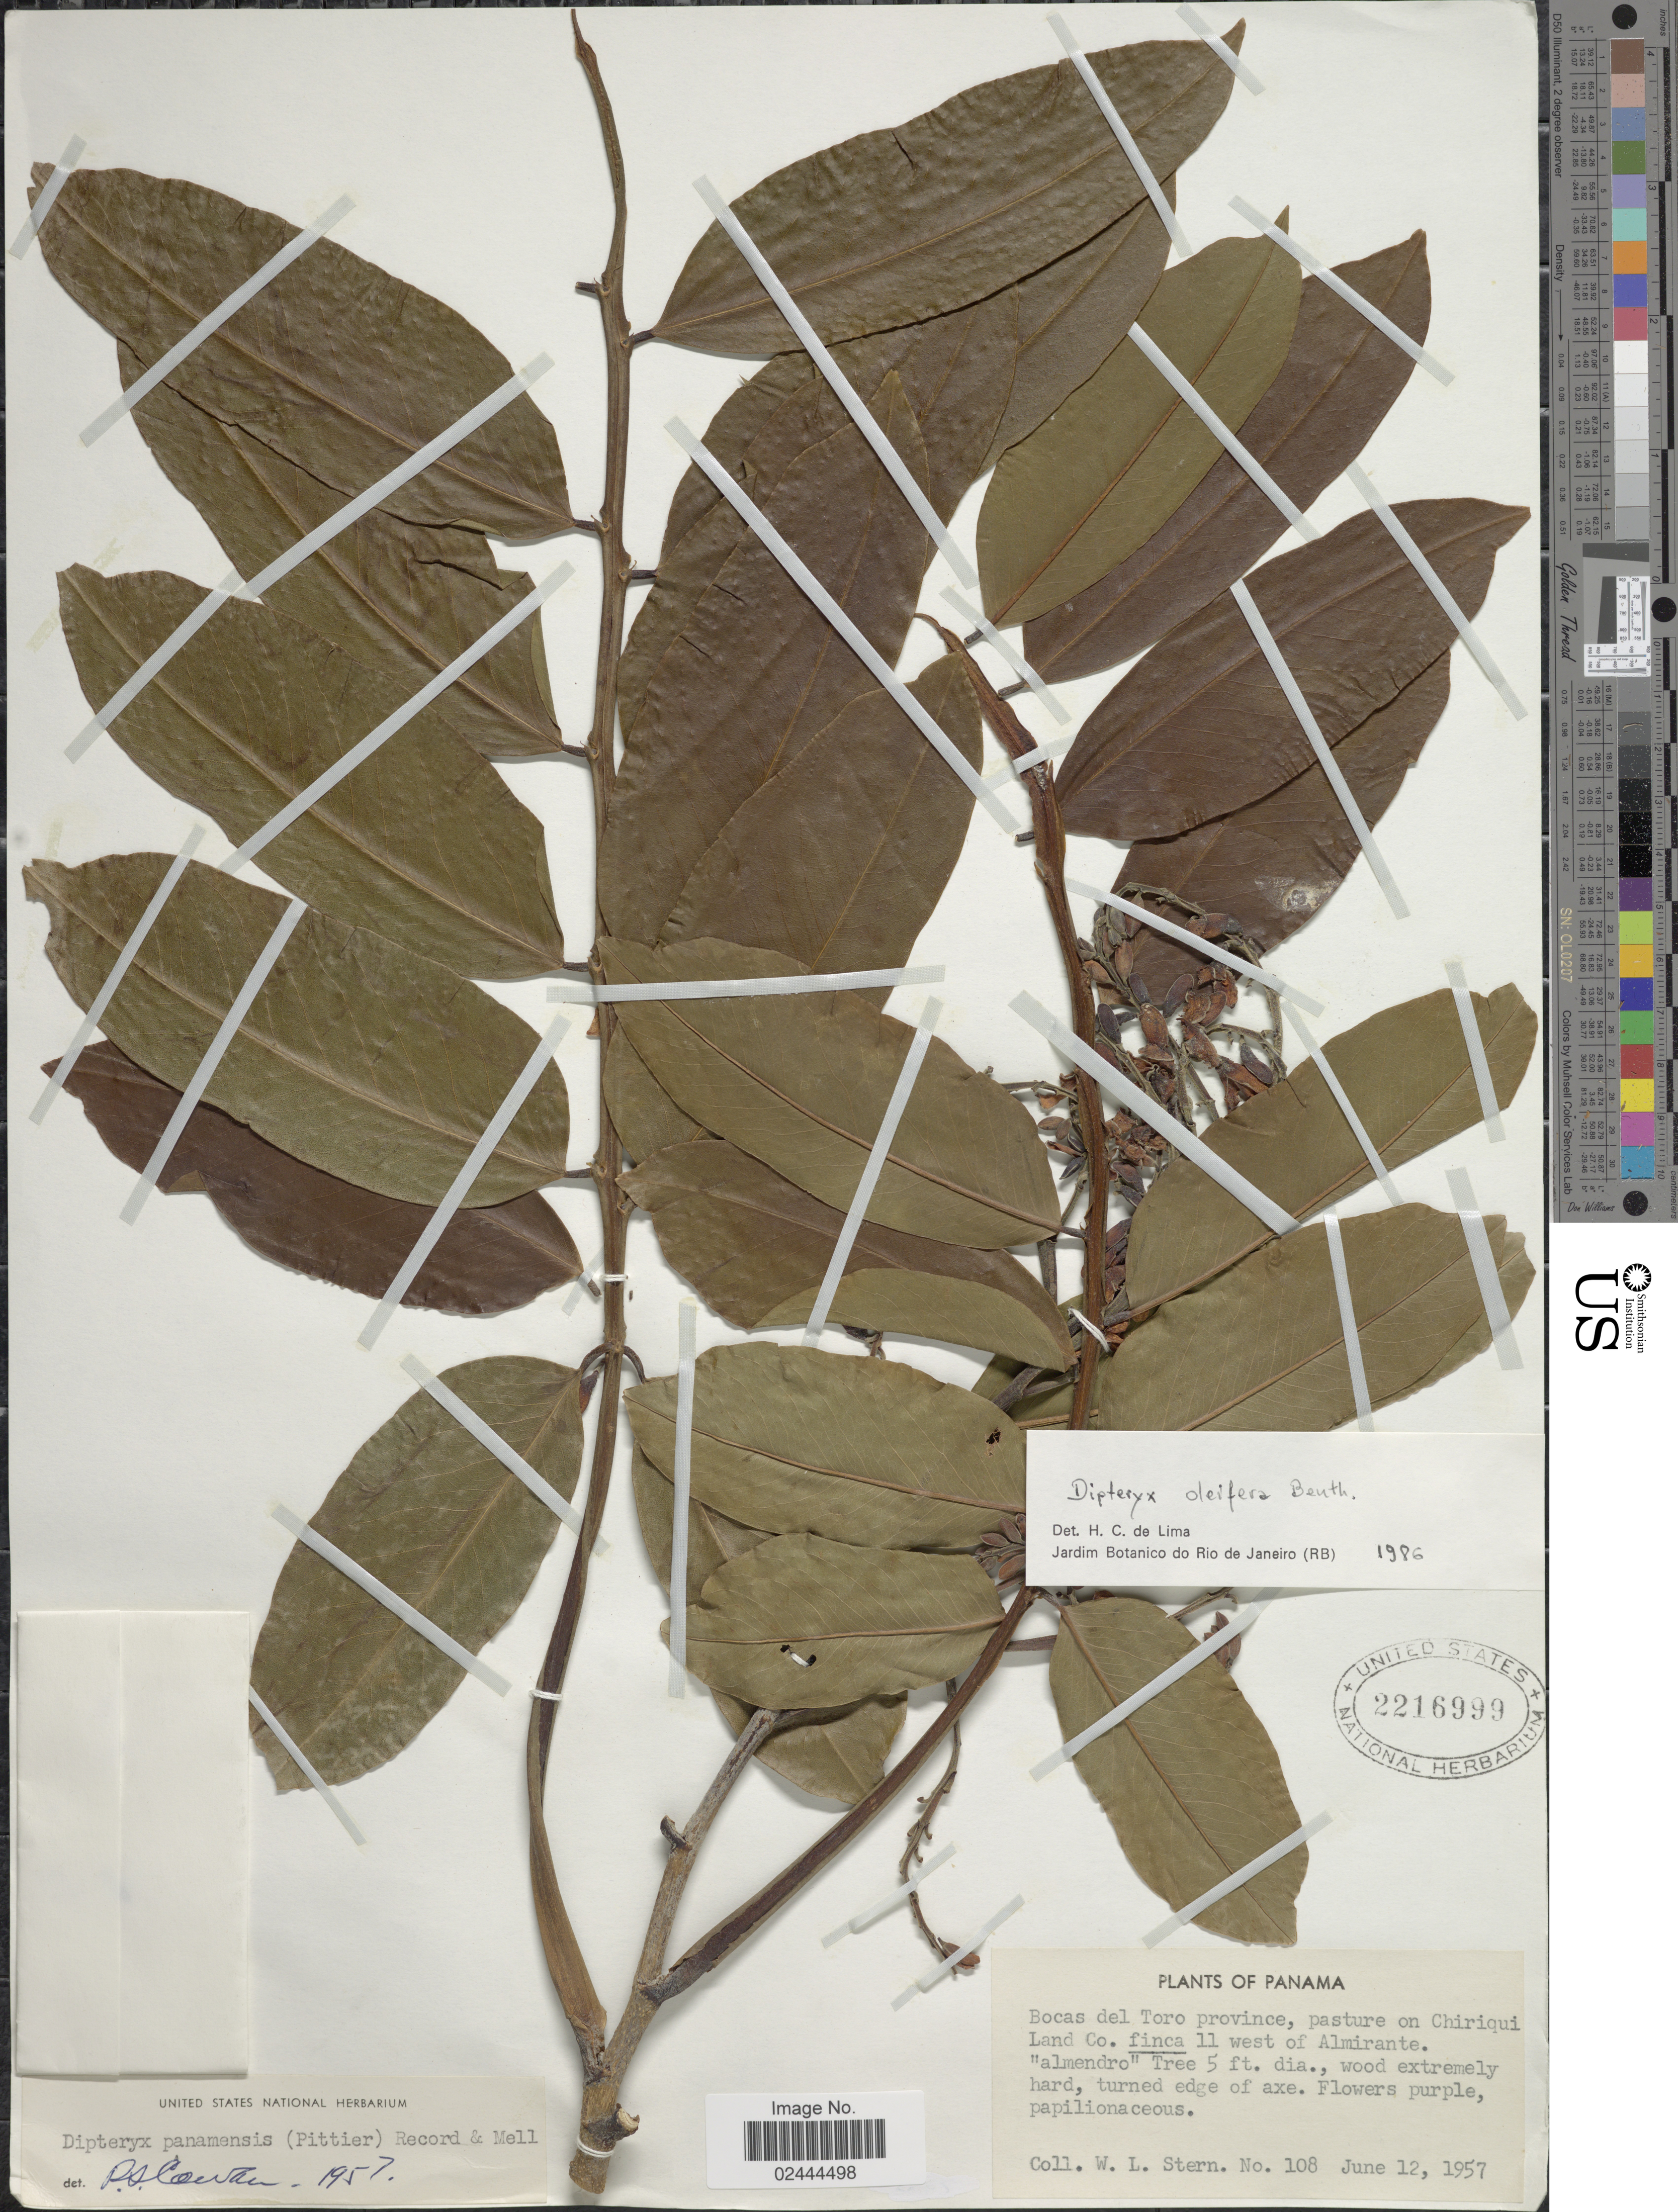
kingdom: Plantae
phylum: Tracheophyta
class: Magnoliopsida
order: Fabales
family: Fabaceae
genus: Dipteryx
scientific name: Dipteryx oleifera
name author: Benth.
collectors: W. L. Stern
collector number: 108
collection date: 1957-06-12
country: Panama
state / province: Bocas del Toro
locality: Pasture on Chiriqui Land Co, finca 11 west of Almirante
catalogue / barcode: US 2216999